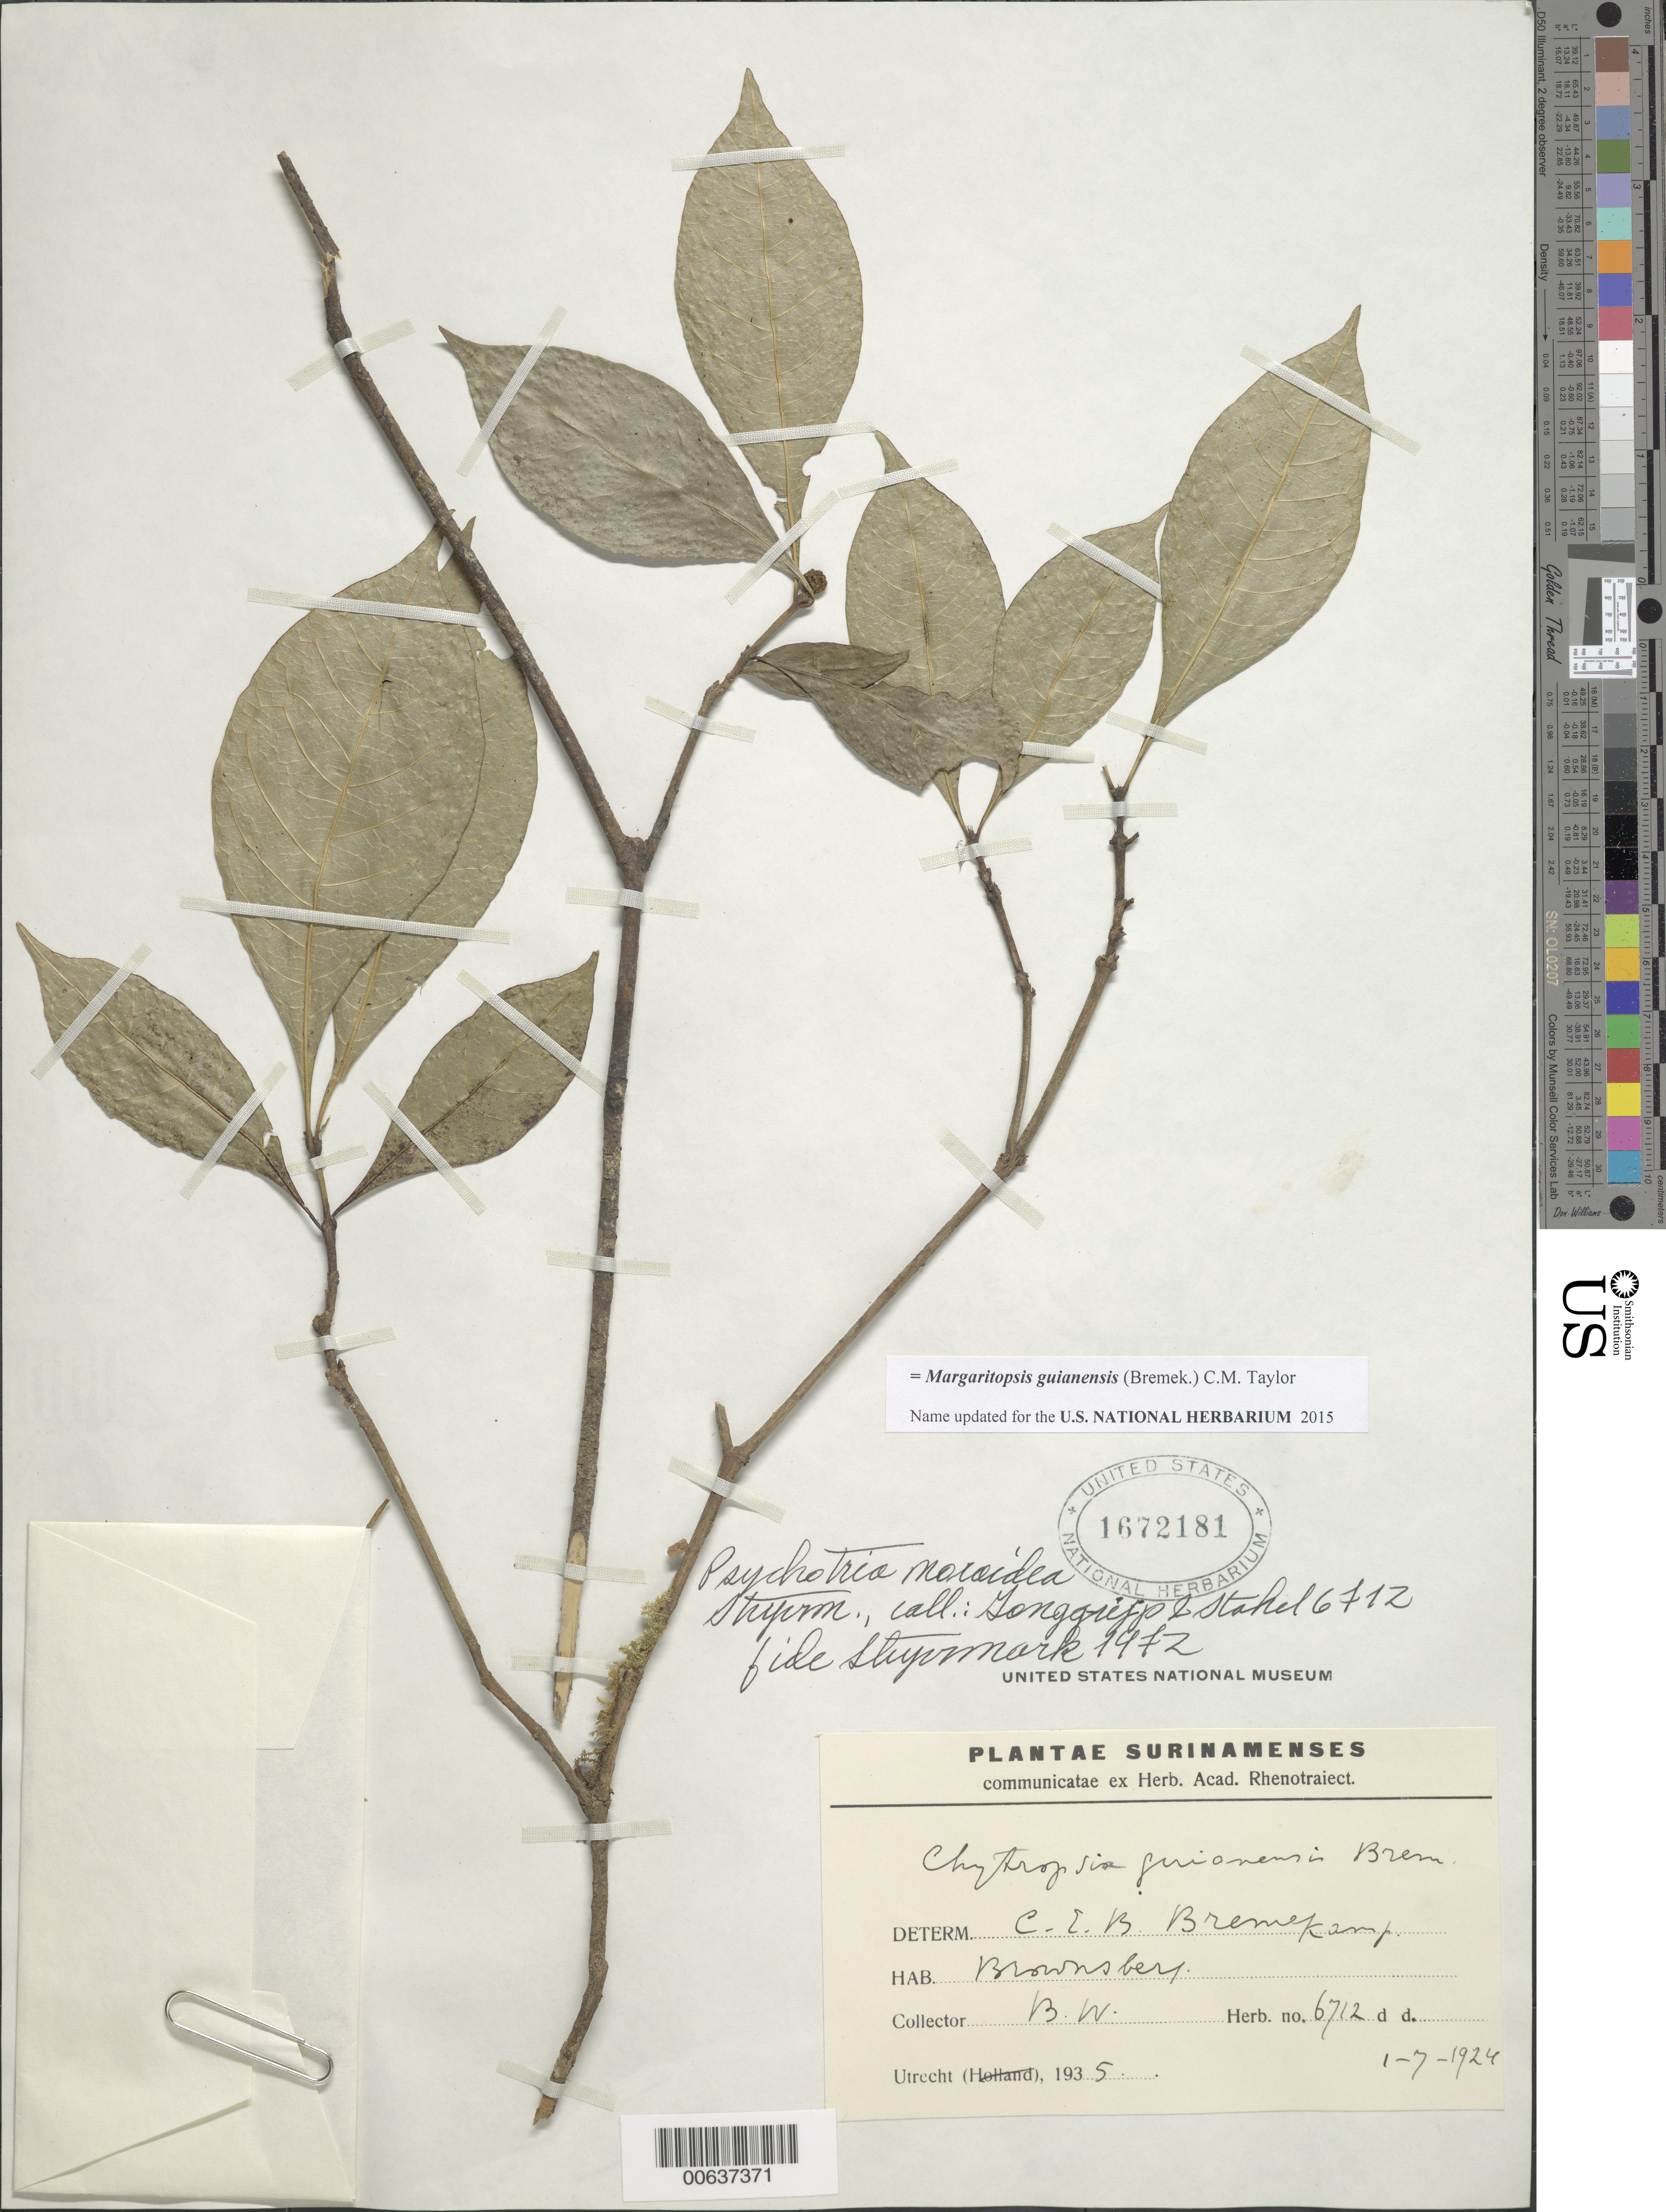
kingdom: Plantae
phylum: Tracheophyta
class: Magnoliopsida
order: Gentianales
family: Rubiaceae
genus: Psychotria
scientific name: Psychotria moroidea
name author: Steyerm.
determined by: Steyermark, Julian A., (VEN)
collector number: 6712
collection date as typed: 1-Jul-24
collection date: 1924-07-01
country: Suriname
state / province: Brokopondo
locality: Brownsberg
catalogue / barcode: US 1672181